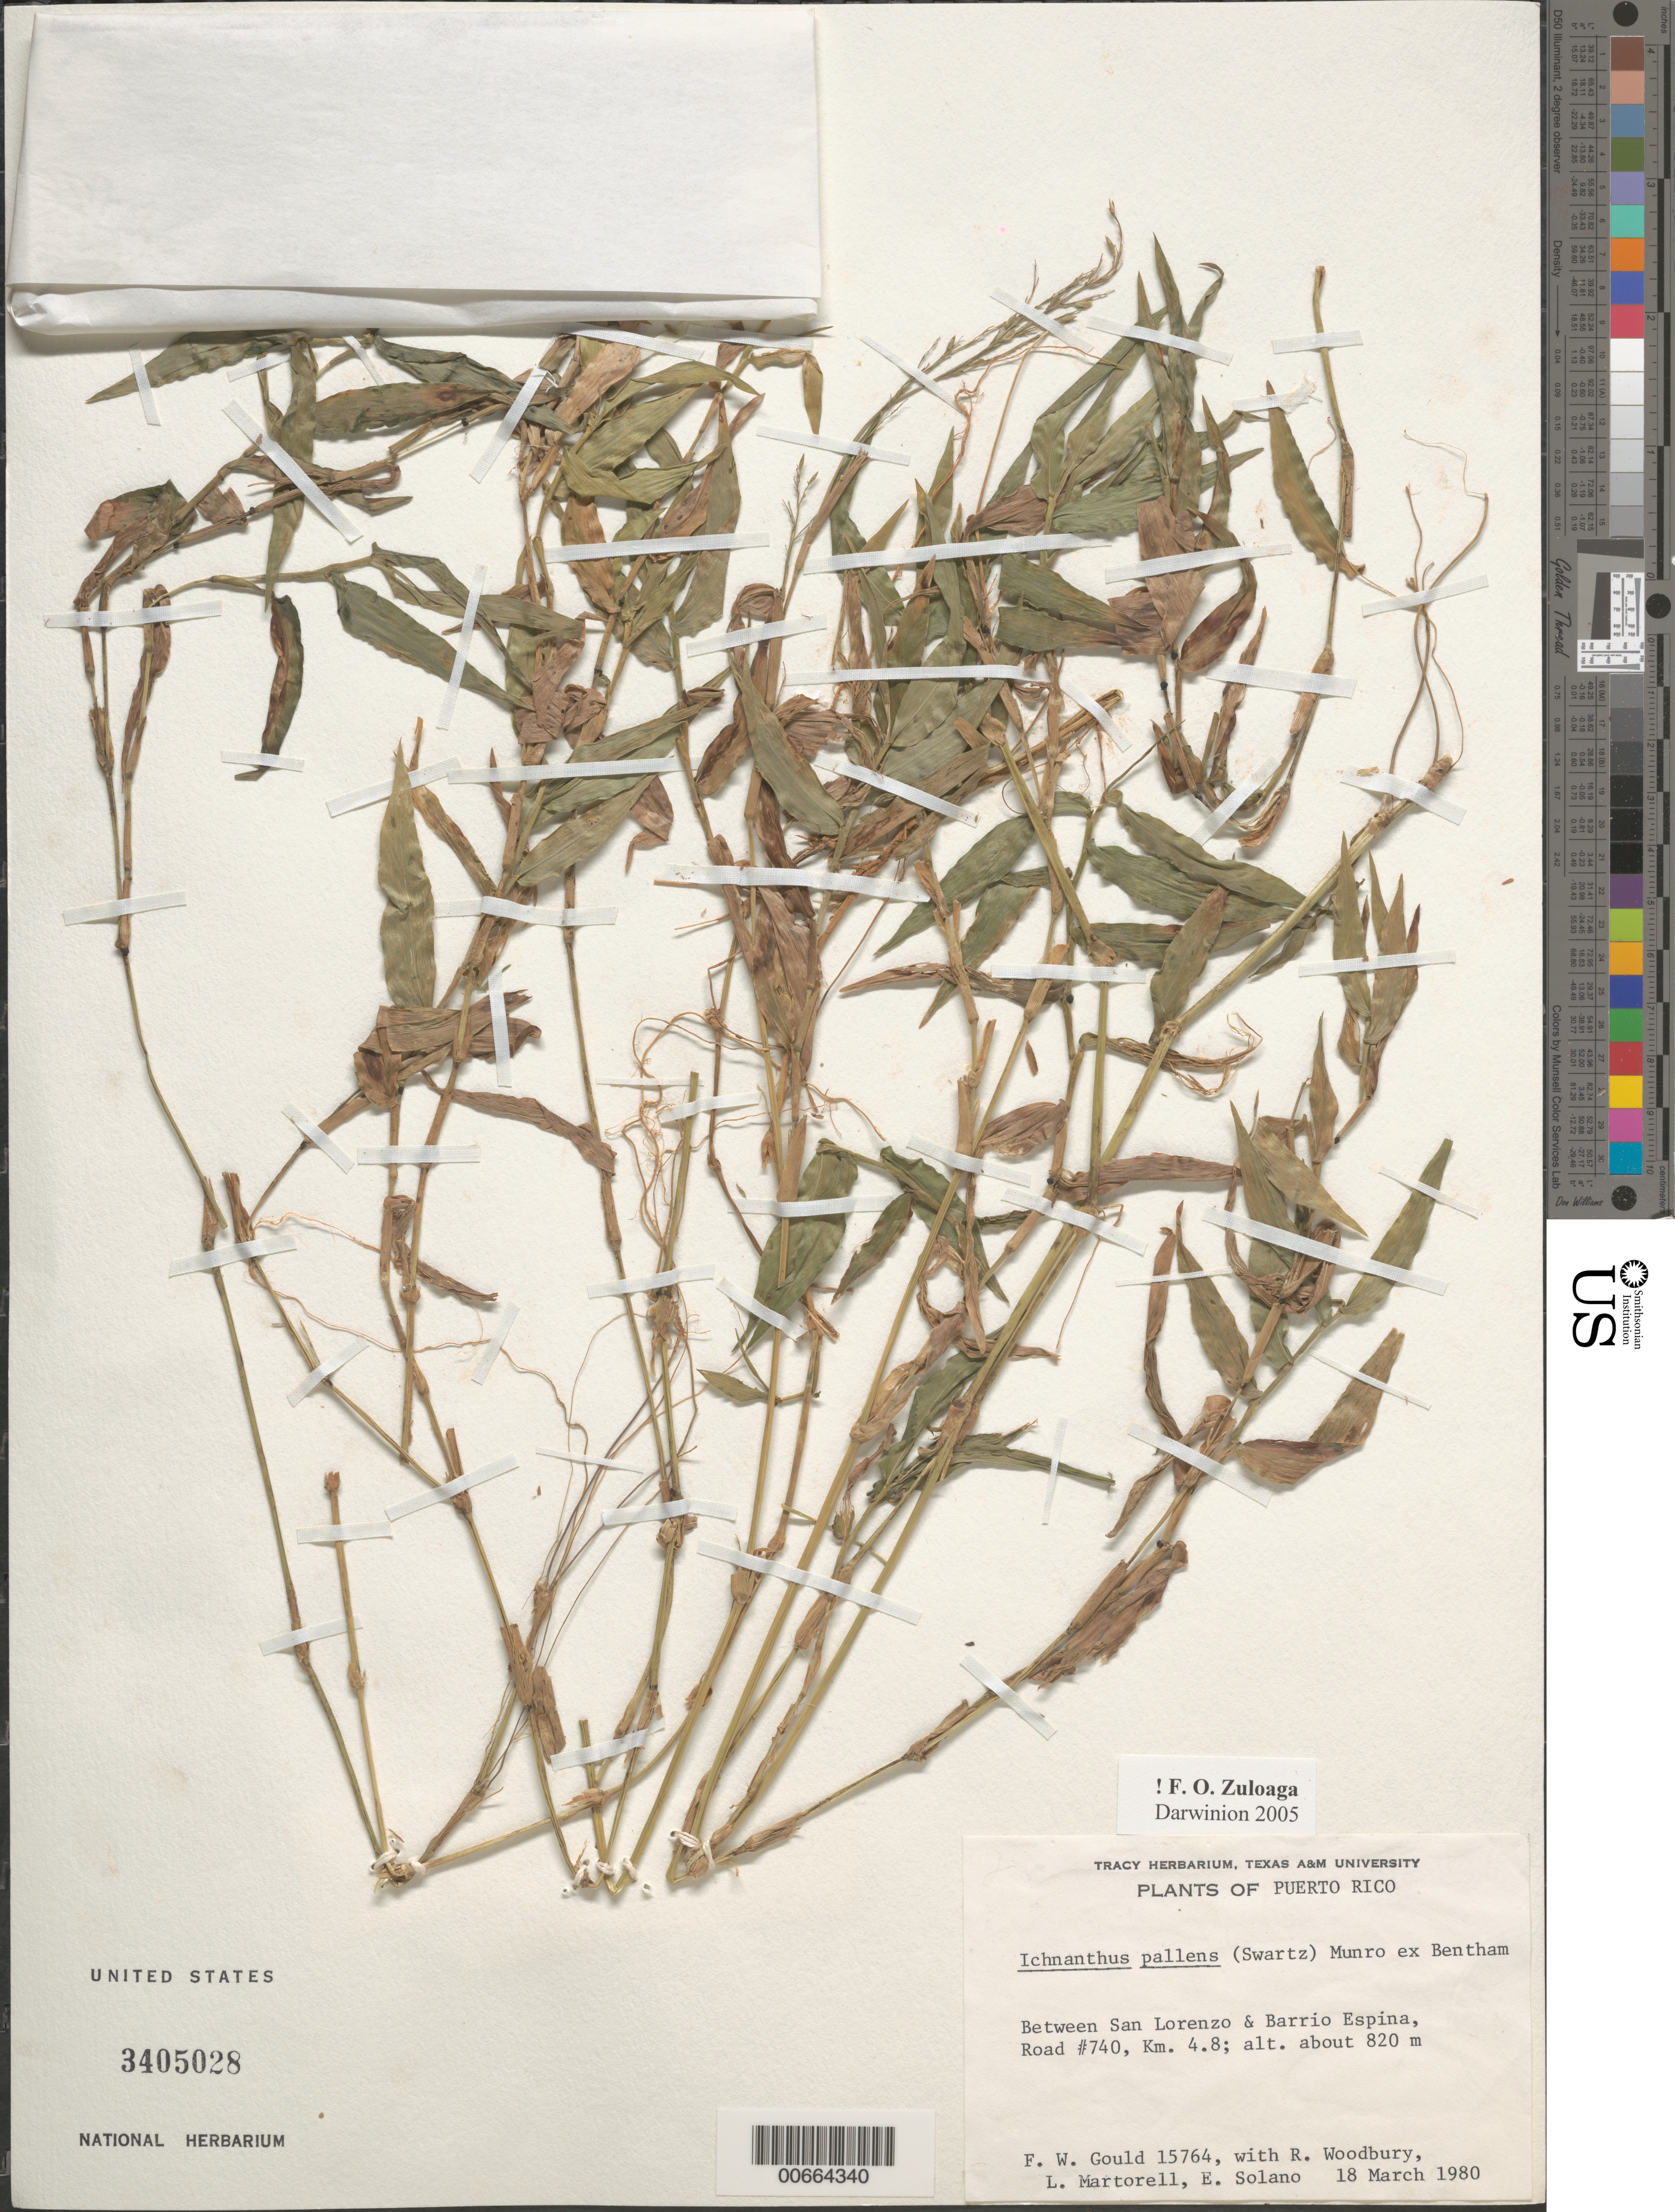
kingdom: Plantae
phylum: Tracheophyta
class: Liliopsida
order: Poales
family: Poaceae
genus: Ichnanthus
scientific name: Ichnanthus pallens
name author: (Sw.) Munro ex Benth.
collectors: F. W. Gould, R. O. Woodbury, L. Martorell & E. Solano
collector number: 15764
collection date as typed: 18 Mar 1980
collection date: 1980-03-18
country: Puerto Rico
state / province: San Lorenzo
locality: San Lorenzo & Barrio Espina, btw, Road #740, km 4.8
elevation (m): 820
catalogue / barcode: US 3405028